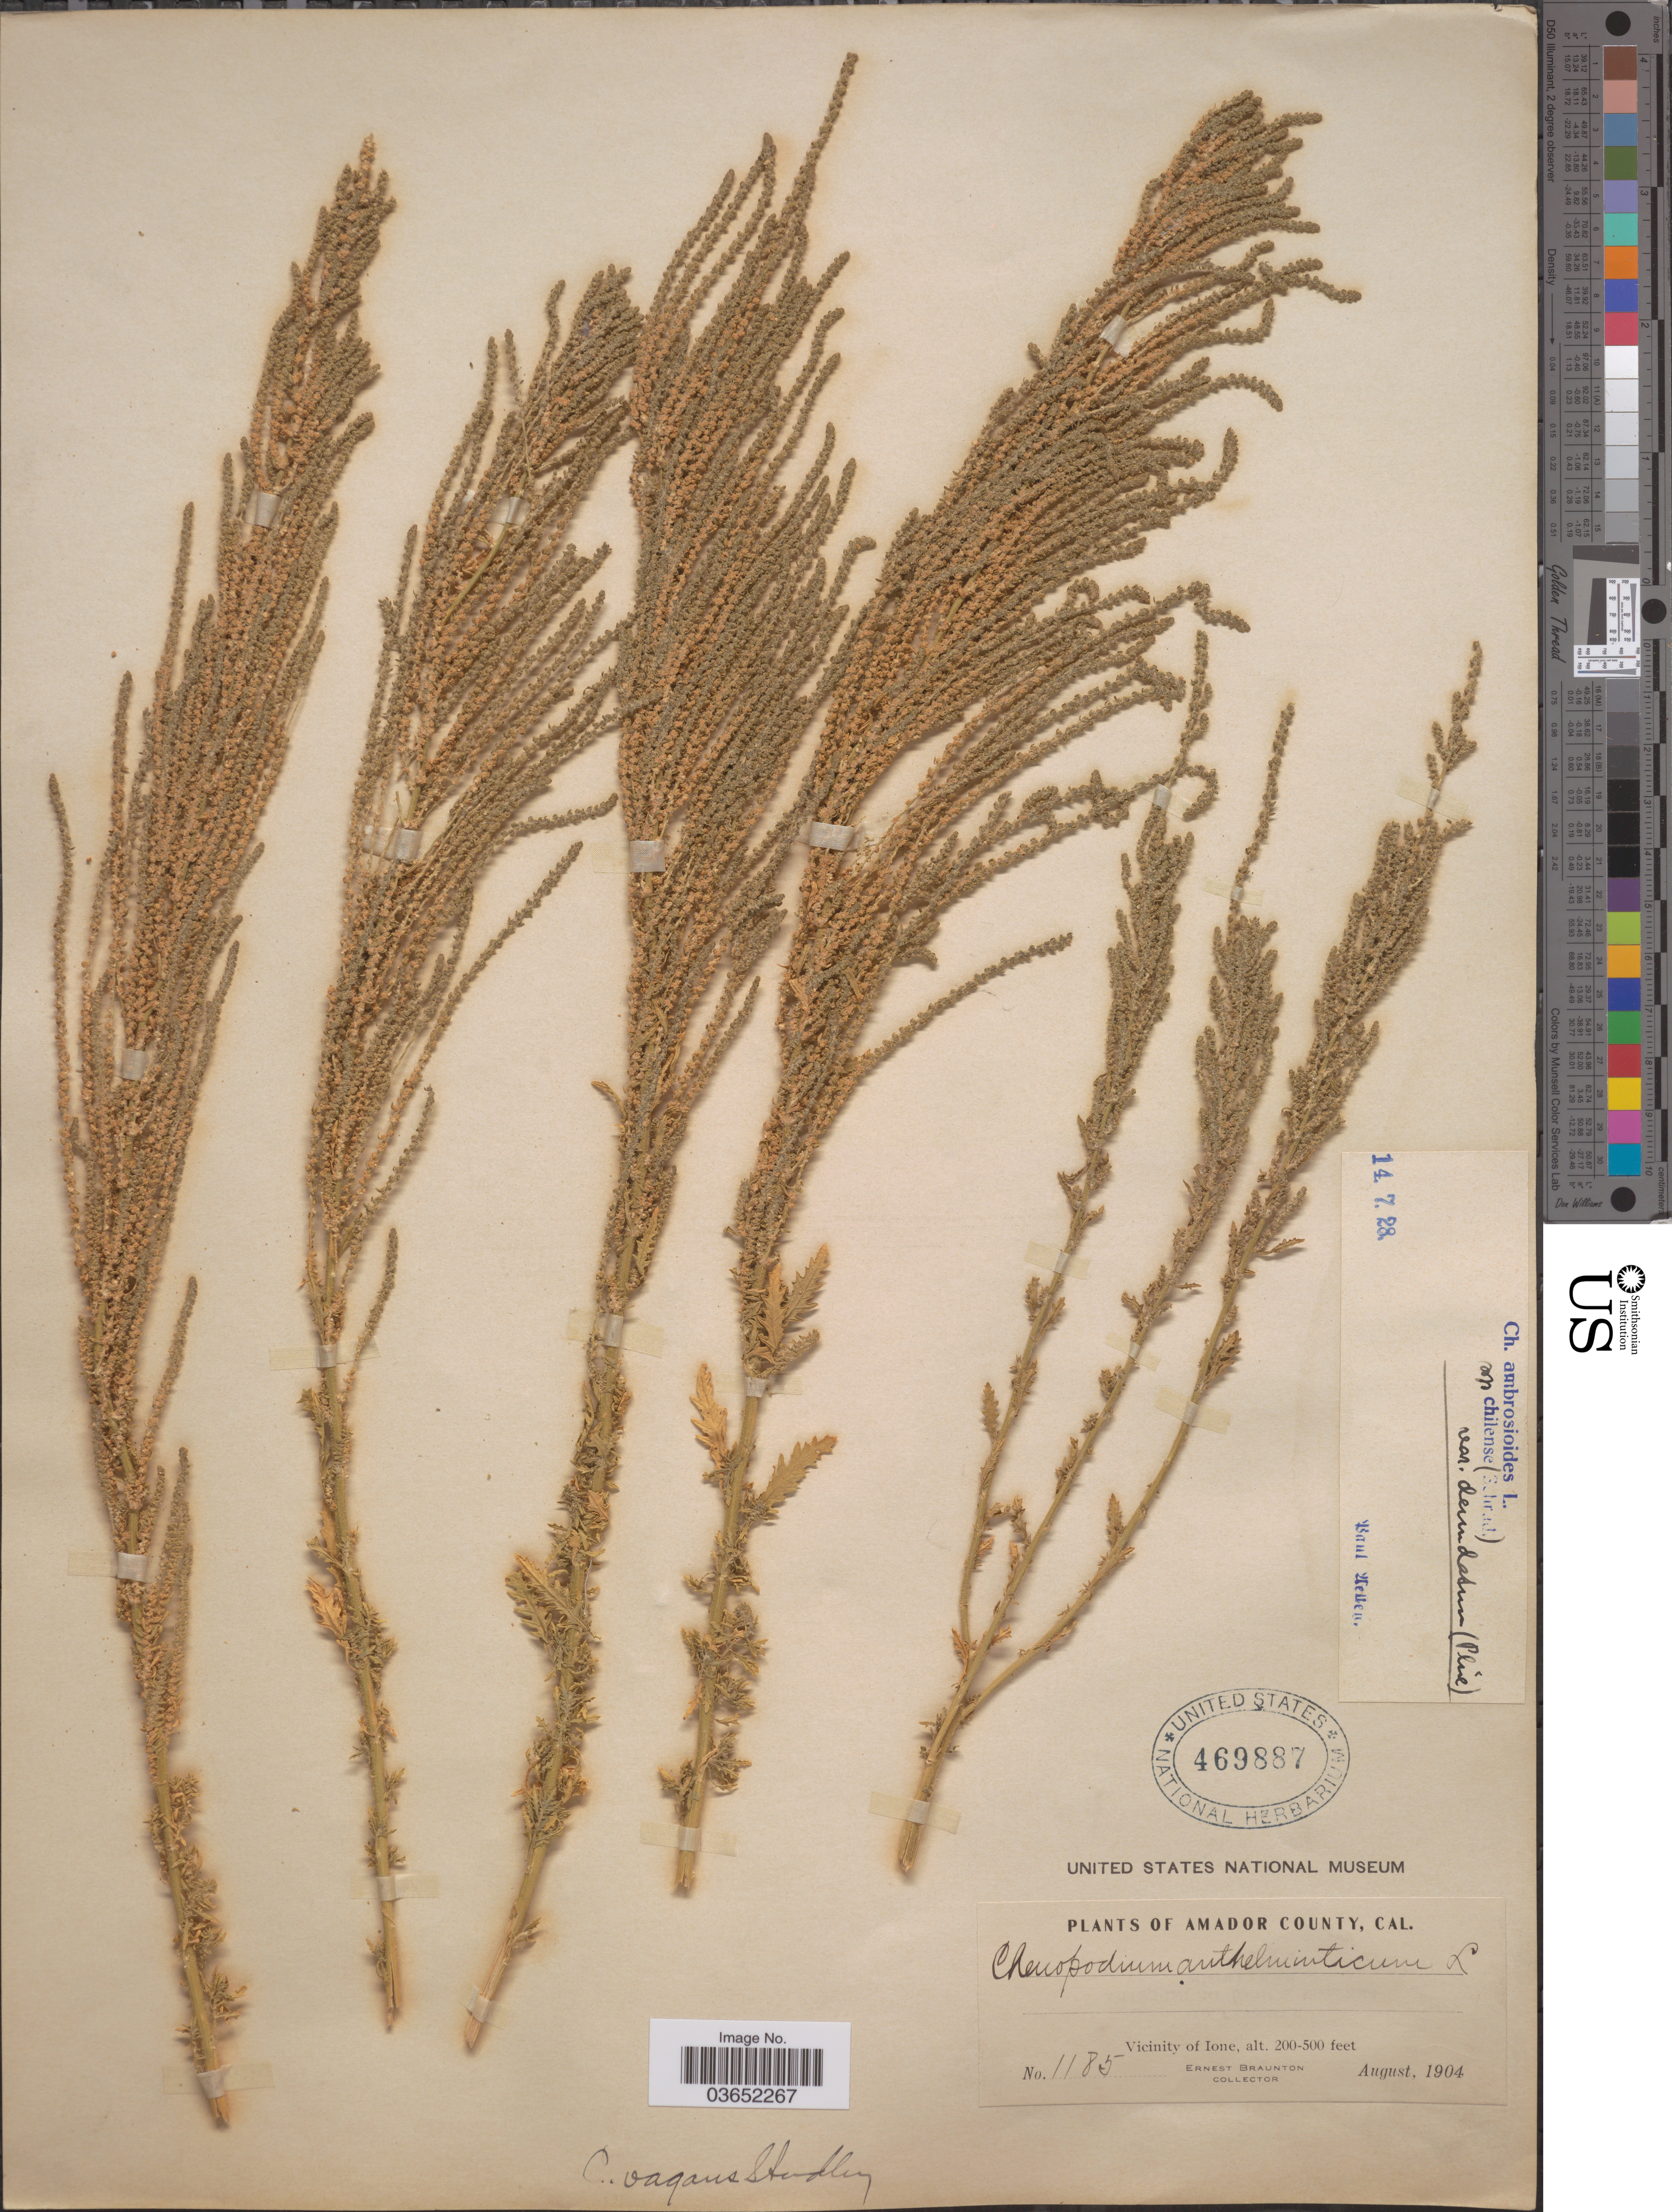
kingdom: Plantae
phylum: Tracheophyta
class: Magnoliopsida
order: Caryophyllales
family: Amaranthaceae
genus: Chenopodium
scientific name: Chenopodium ambrosioides subsp. chilense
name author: (Schrad.) Aellen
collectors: E. Braunton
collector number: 1185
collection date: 1904-08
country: United States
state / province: California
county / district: Amador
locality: Amador County. Vicinity of Ione.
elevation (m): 61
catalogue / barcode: US 469887